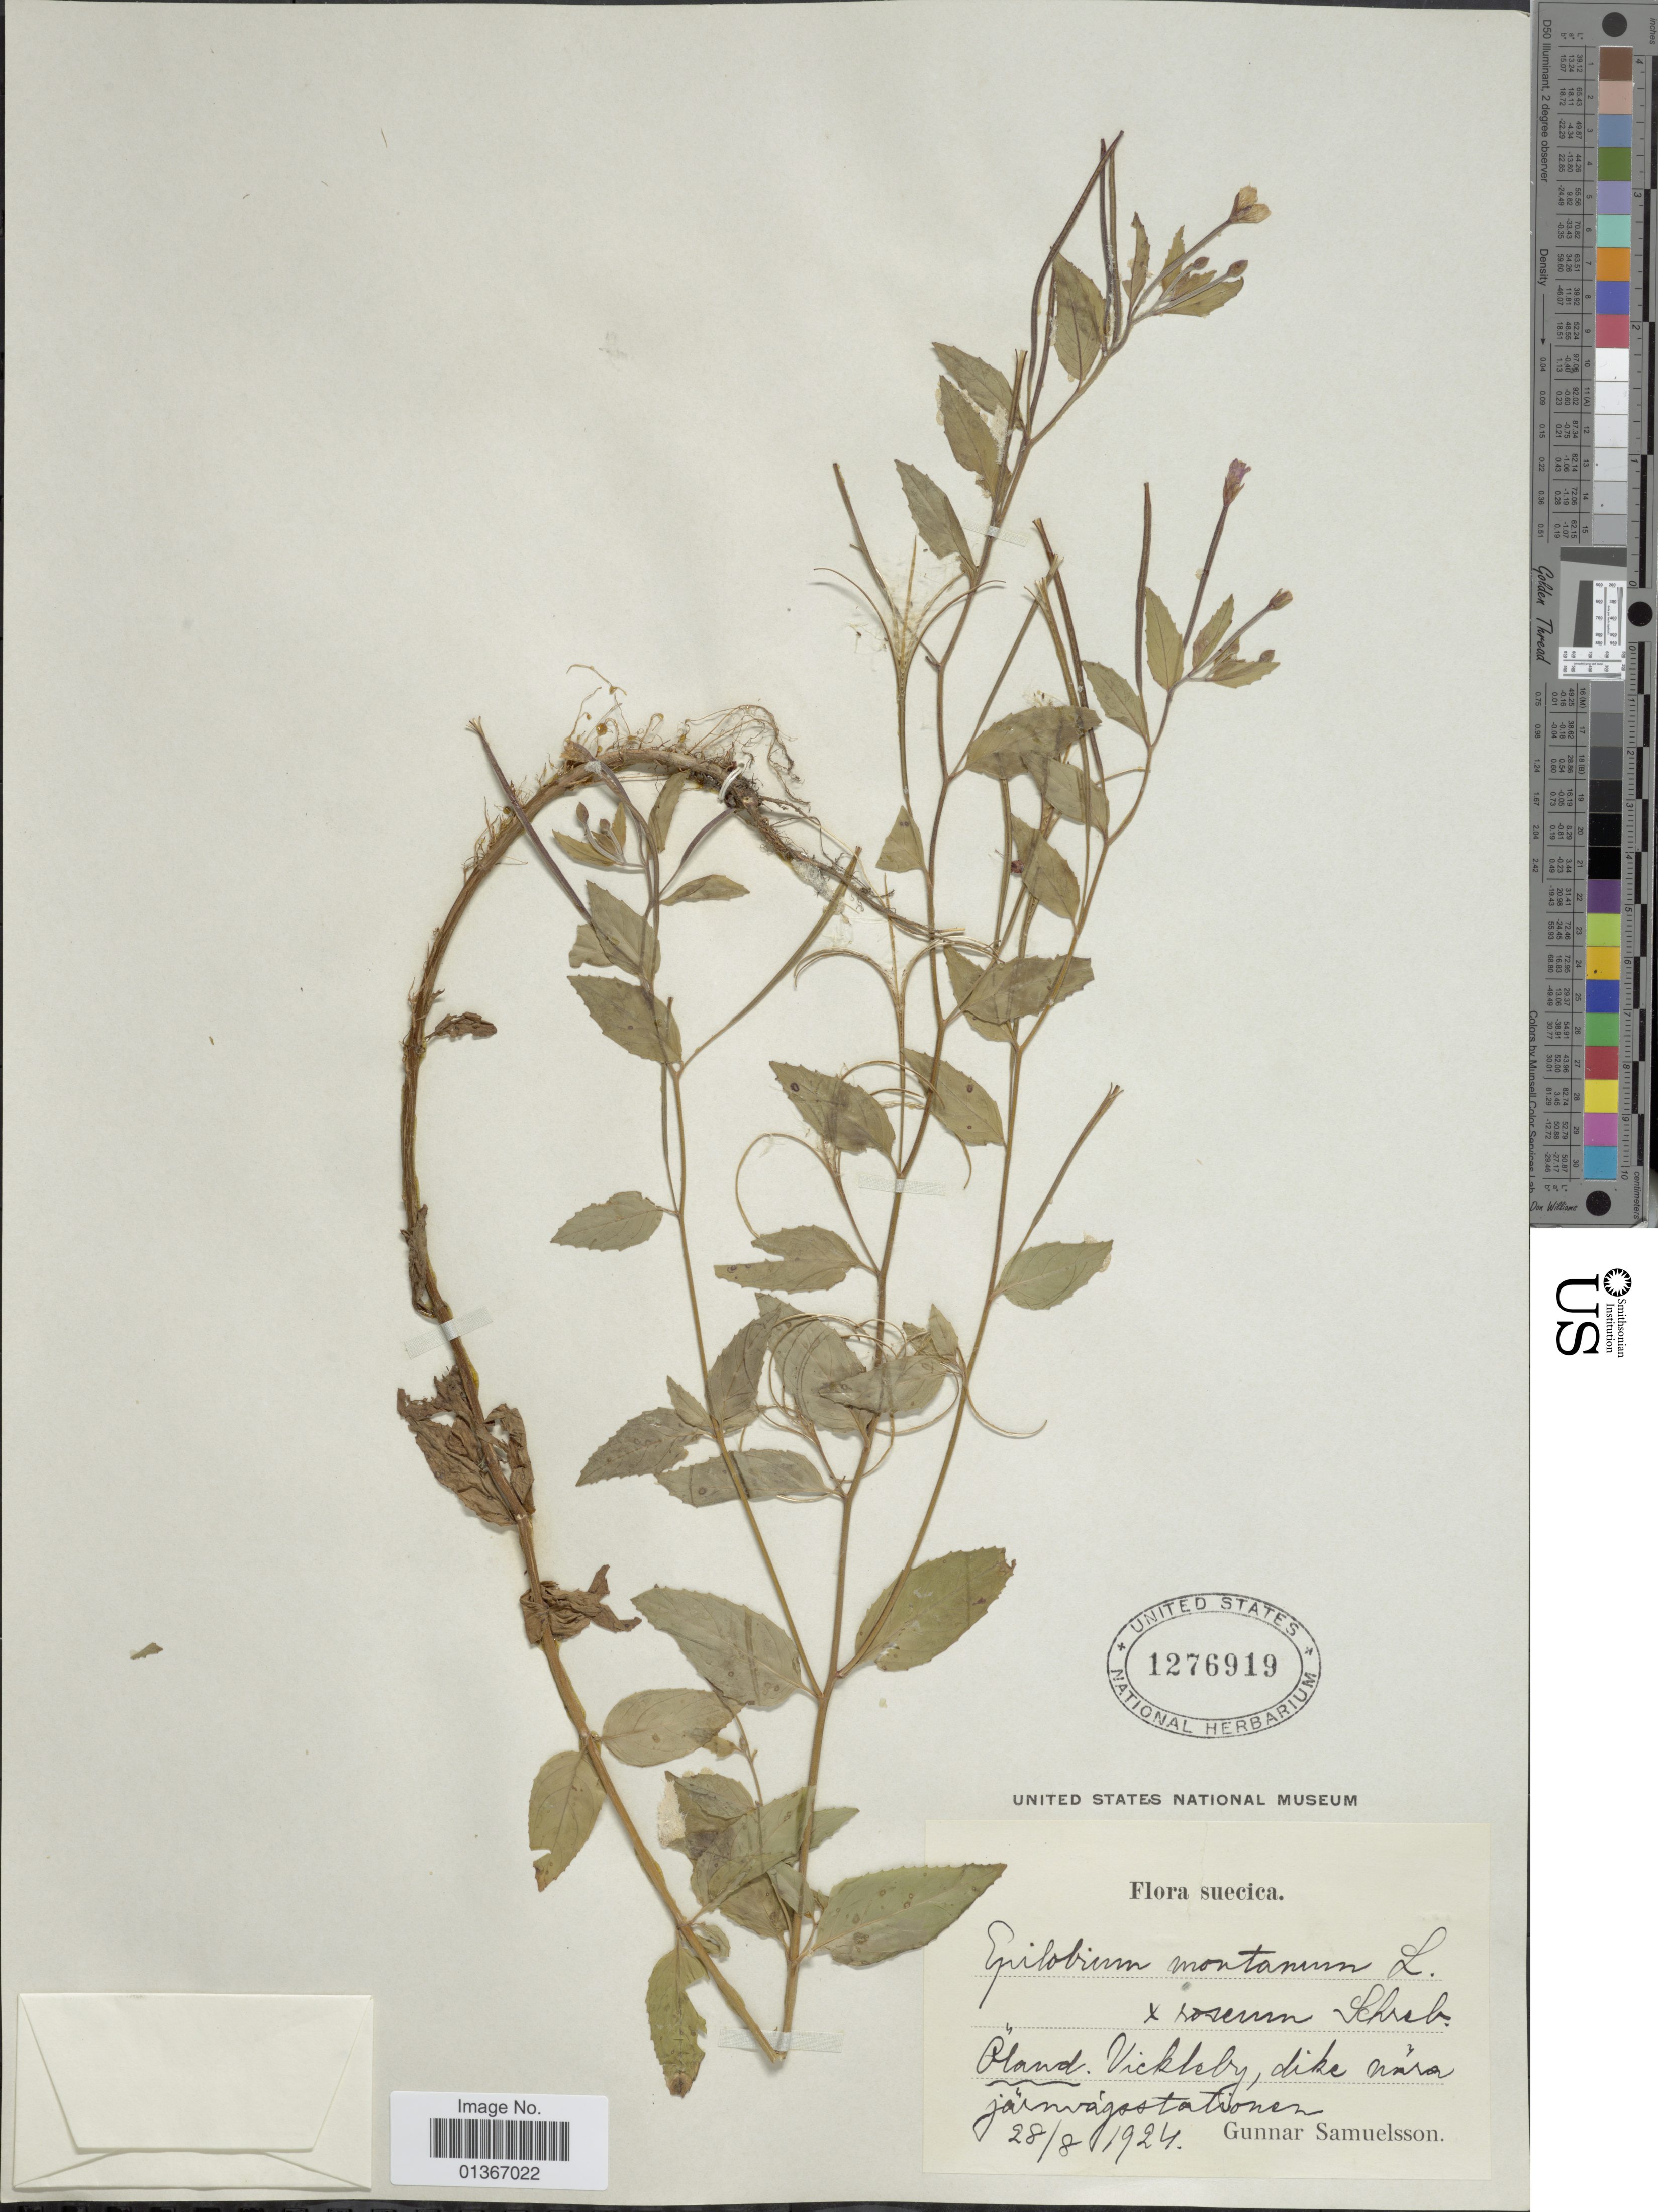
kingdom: Plantae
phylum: Tracheophyta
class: Magnoliopsida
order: Myrtales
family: Onagraceae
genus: Epilobium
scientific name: Epilobium montanum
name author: L.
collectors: G. Samuelsson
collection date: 1924-08-28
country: Sweden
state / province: Kalmar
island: Öland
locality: Vickleby, dike nära järnvägsstationen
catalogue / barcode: US 1276919